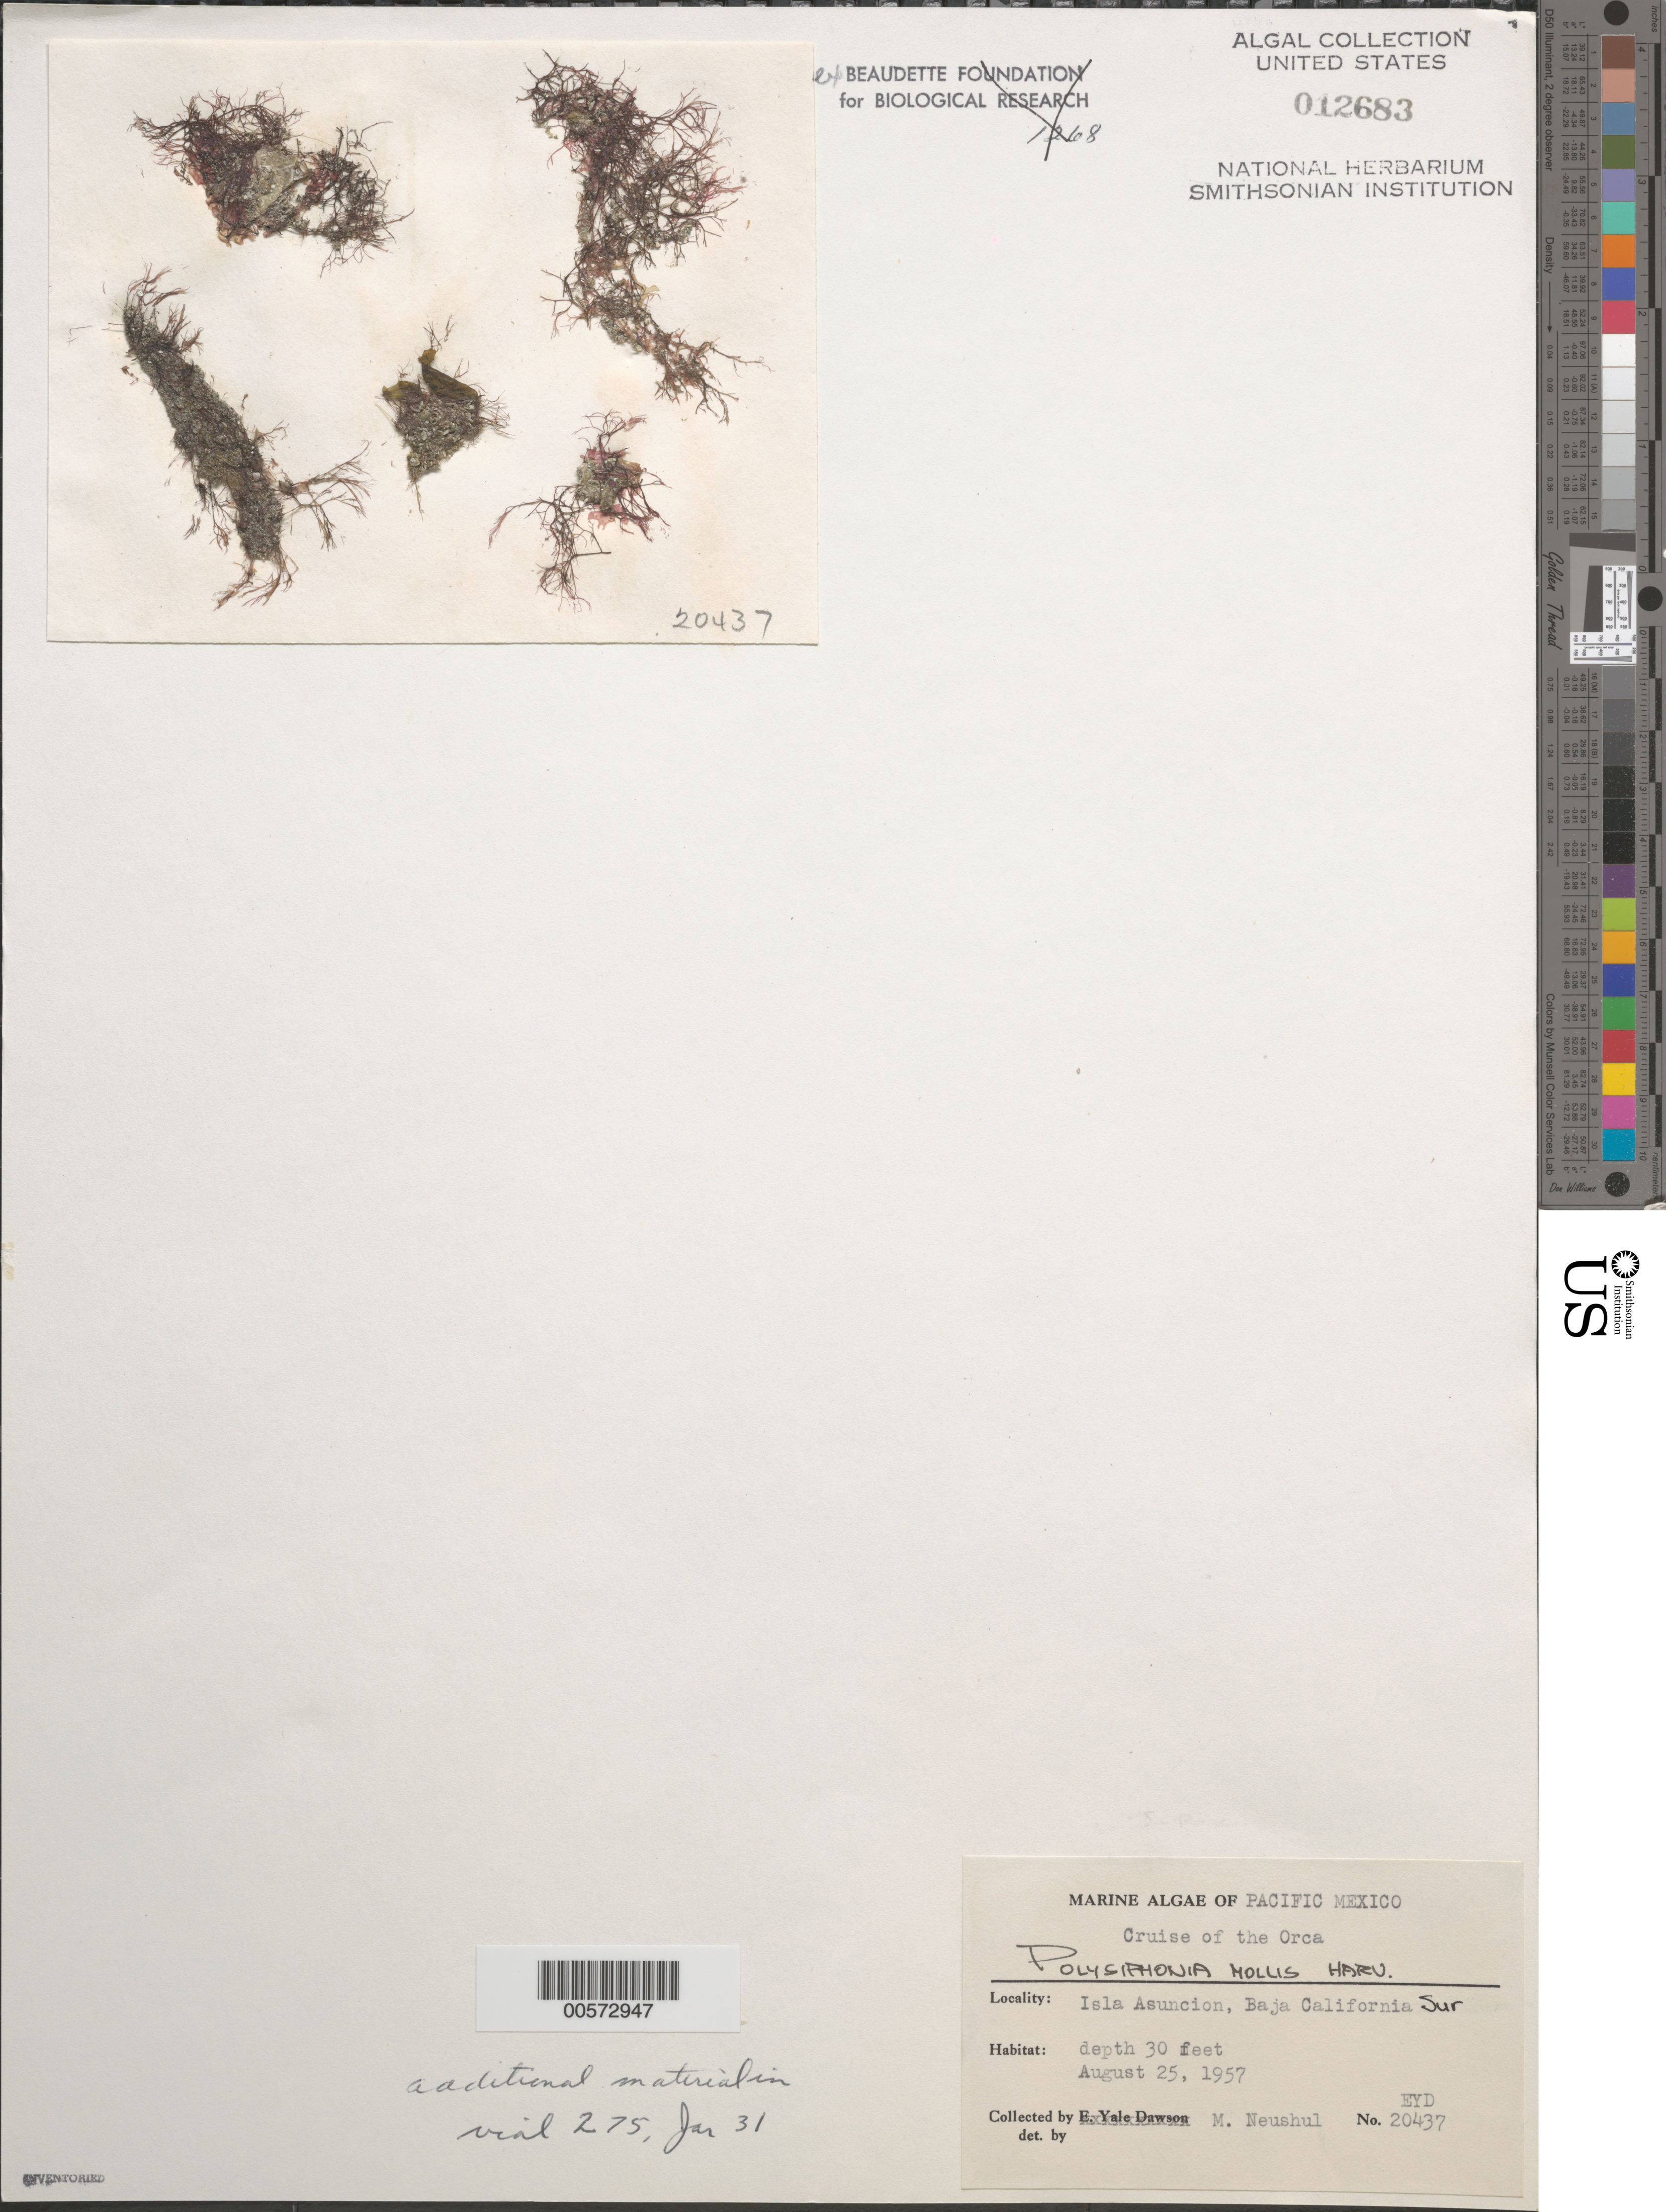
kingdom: Plantae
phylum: Rhodophyta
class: Florideophyceae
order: Ceramiales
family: Rhodomelaceae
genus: Polysiphonia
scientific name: Polysiphonia mollis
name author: Hook. f. & Harv.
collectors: M. Neushul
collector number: EYD 20437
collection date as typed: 25 Aug 1957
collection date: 1957-08-25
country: Mexico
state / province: Baja California Sur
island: Isla Asuncion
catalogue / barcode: US 12683